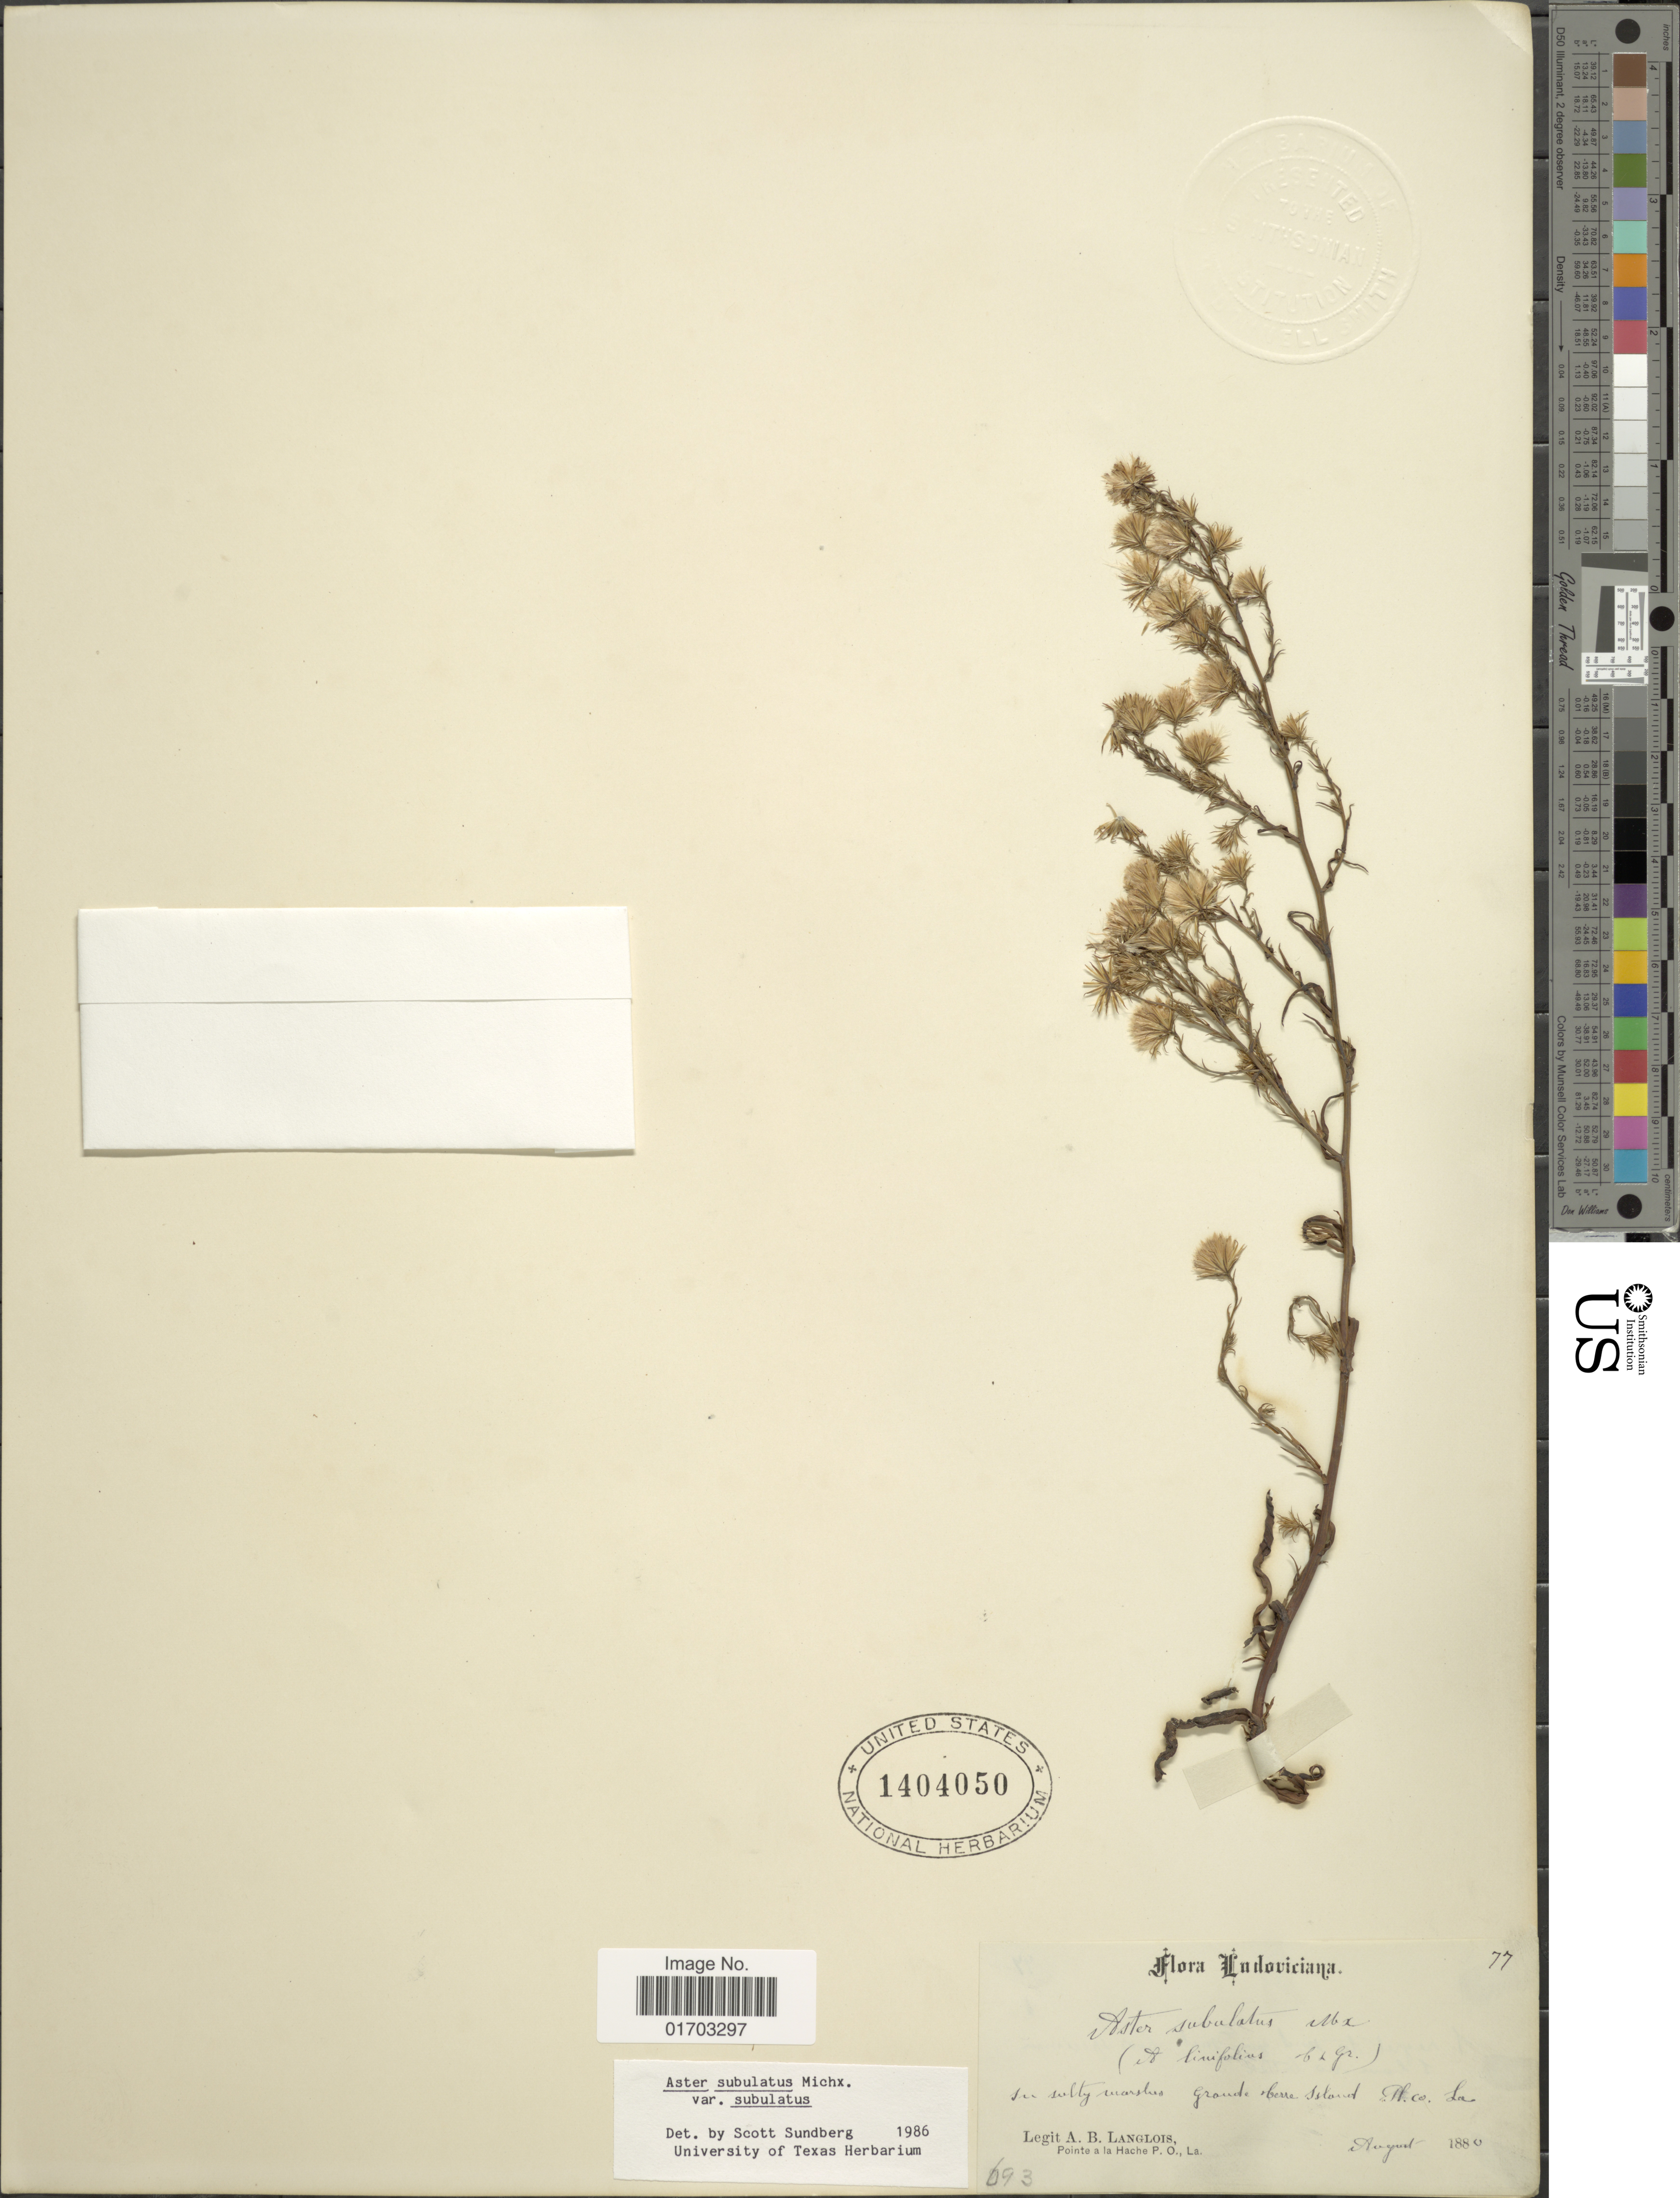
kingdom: Plantae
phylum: Tracheophyta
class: Magnoliopsida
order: Asterales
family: Asteraceae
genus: Symphyotrichum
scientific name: Symphyotrichum bahamense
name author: (Britton) G.L. Nesom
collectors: A. Langlois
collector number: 693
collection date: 1880-08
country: United States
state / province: Louisiana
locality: In salty marshes grounds berre island H.co. La.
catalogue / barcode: US 1404050